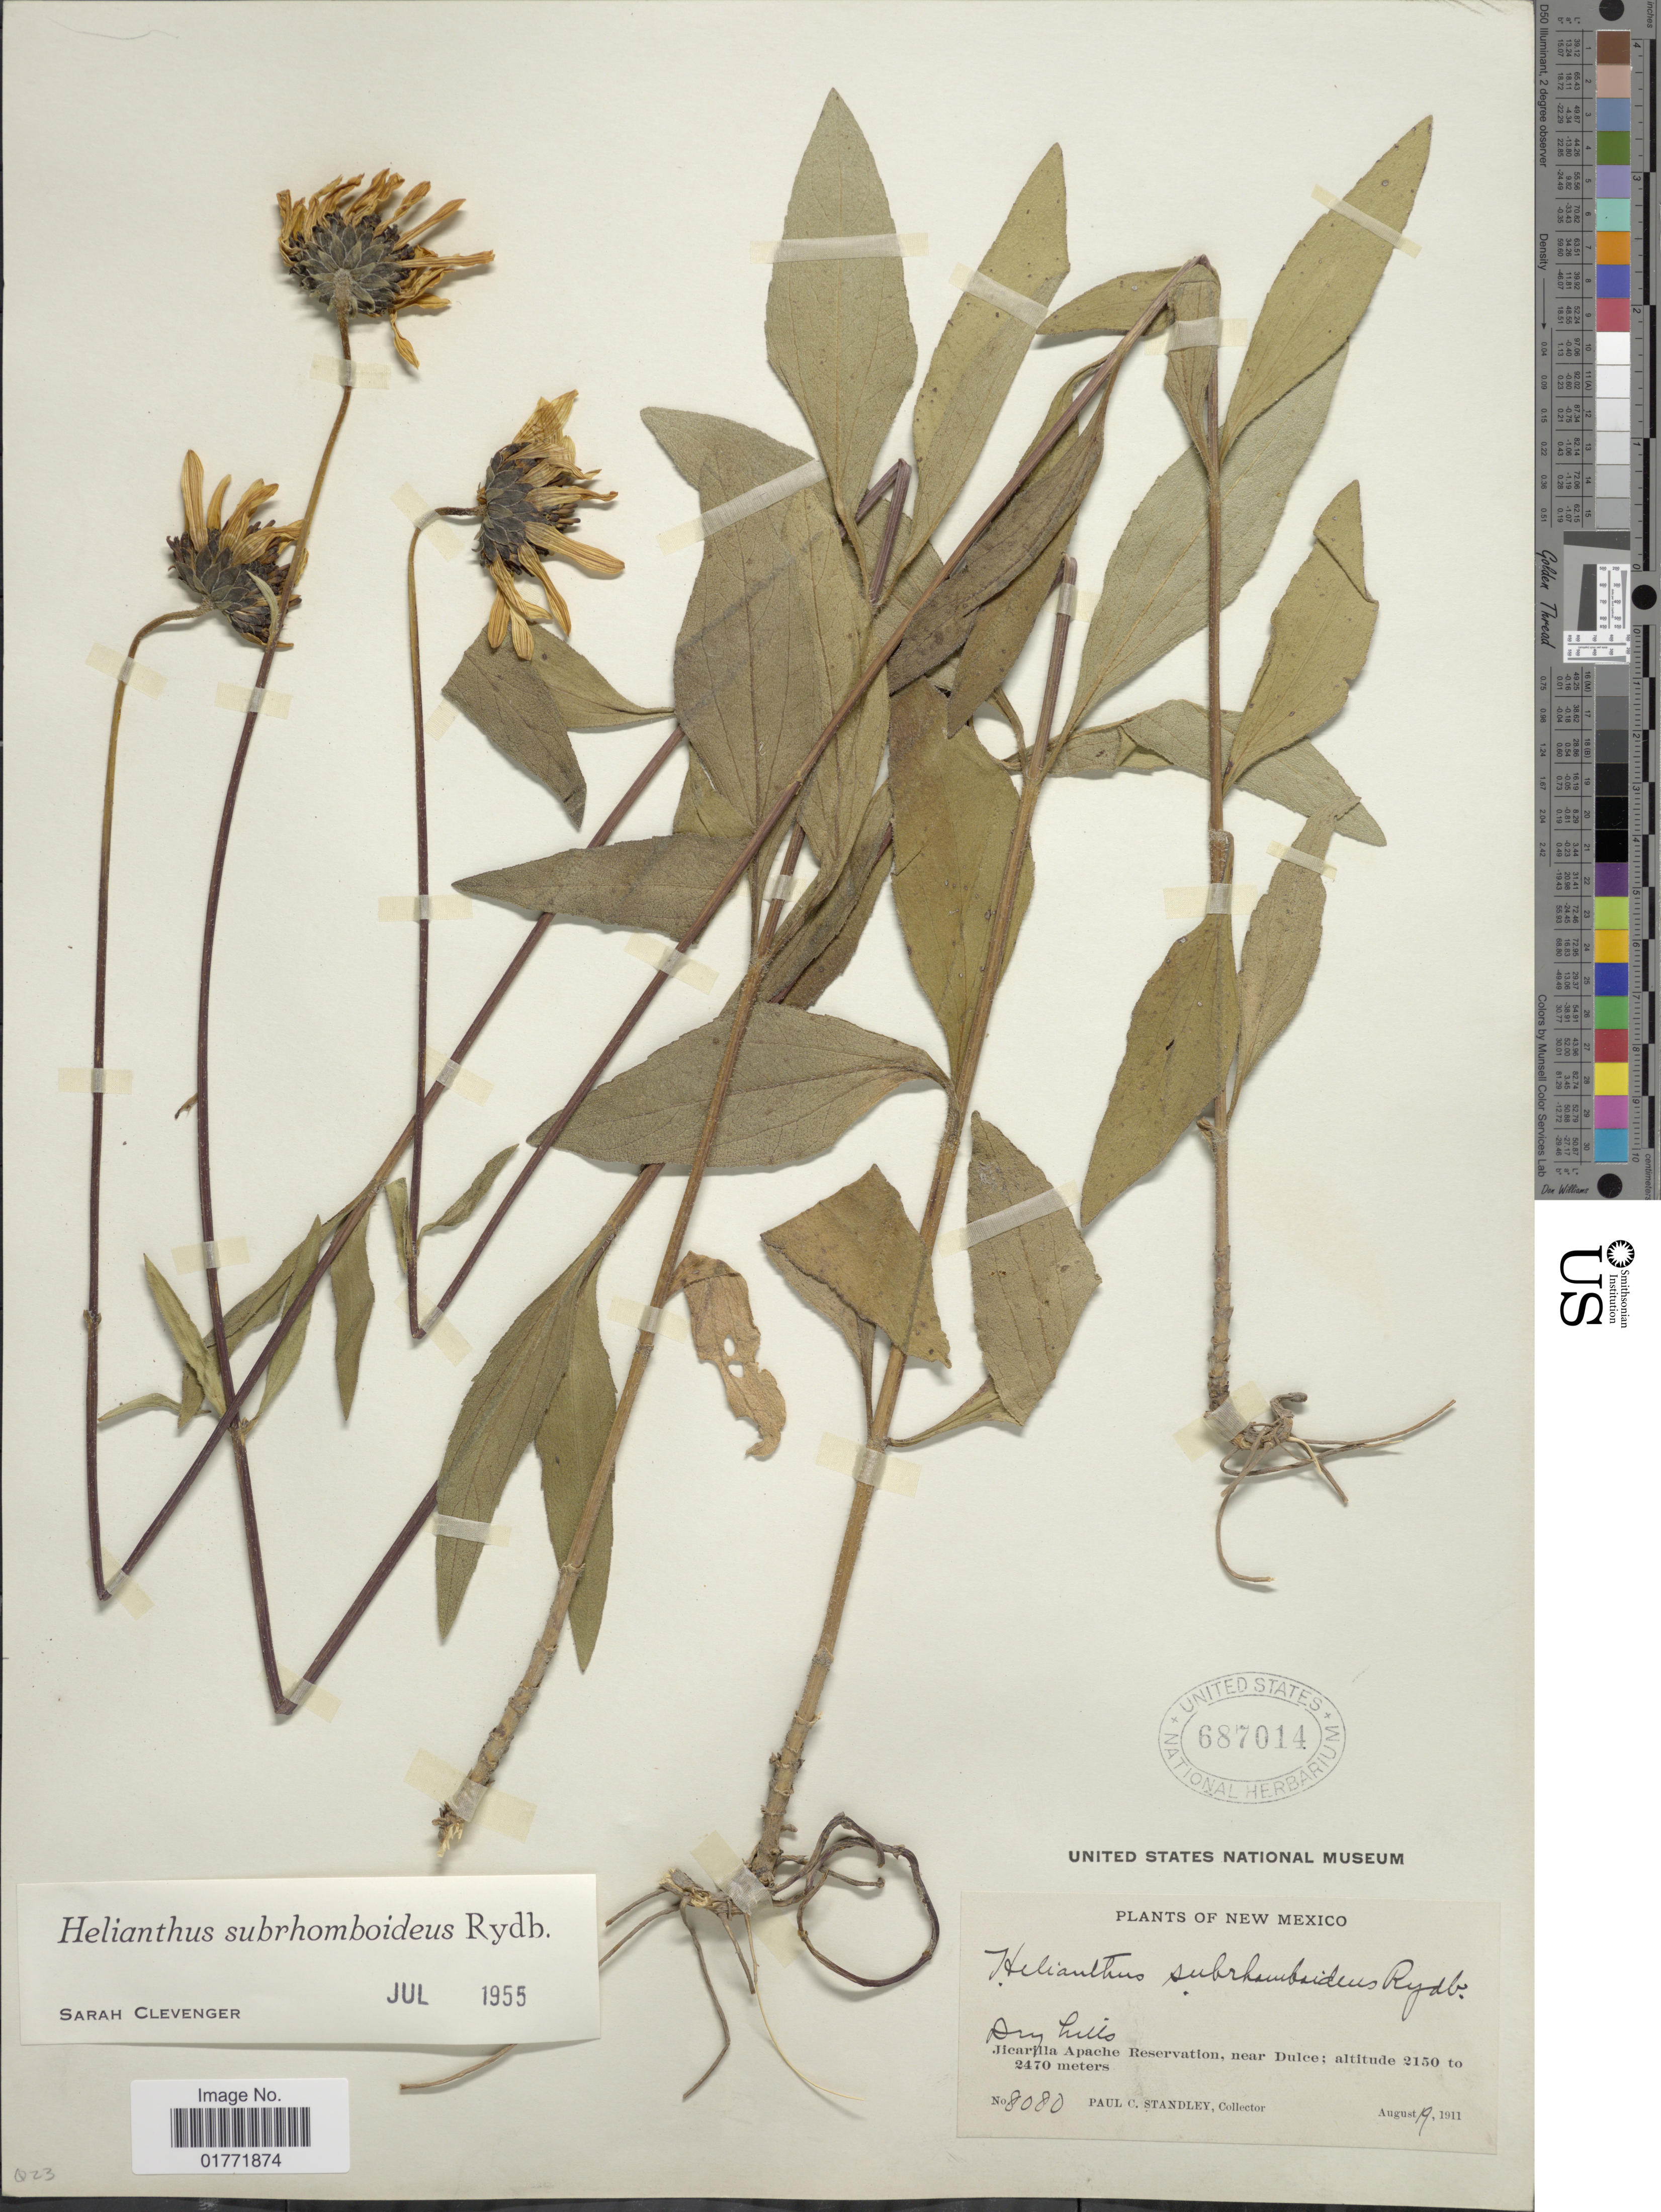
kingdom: Plantae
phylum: Tracheophyta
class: Magnoliopsida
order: Asterales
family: Asteraceae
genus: Helianthus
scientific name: Helianthus subrhomboideus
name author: Rydb.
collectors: P. C. Standley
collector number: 8080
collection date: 1911-08-19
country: United States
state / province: New Mexico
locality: New Mexico, Jicarilla Apache Reservation, near Dulce.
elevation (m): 2150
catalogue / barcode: US 687014